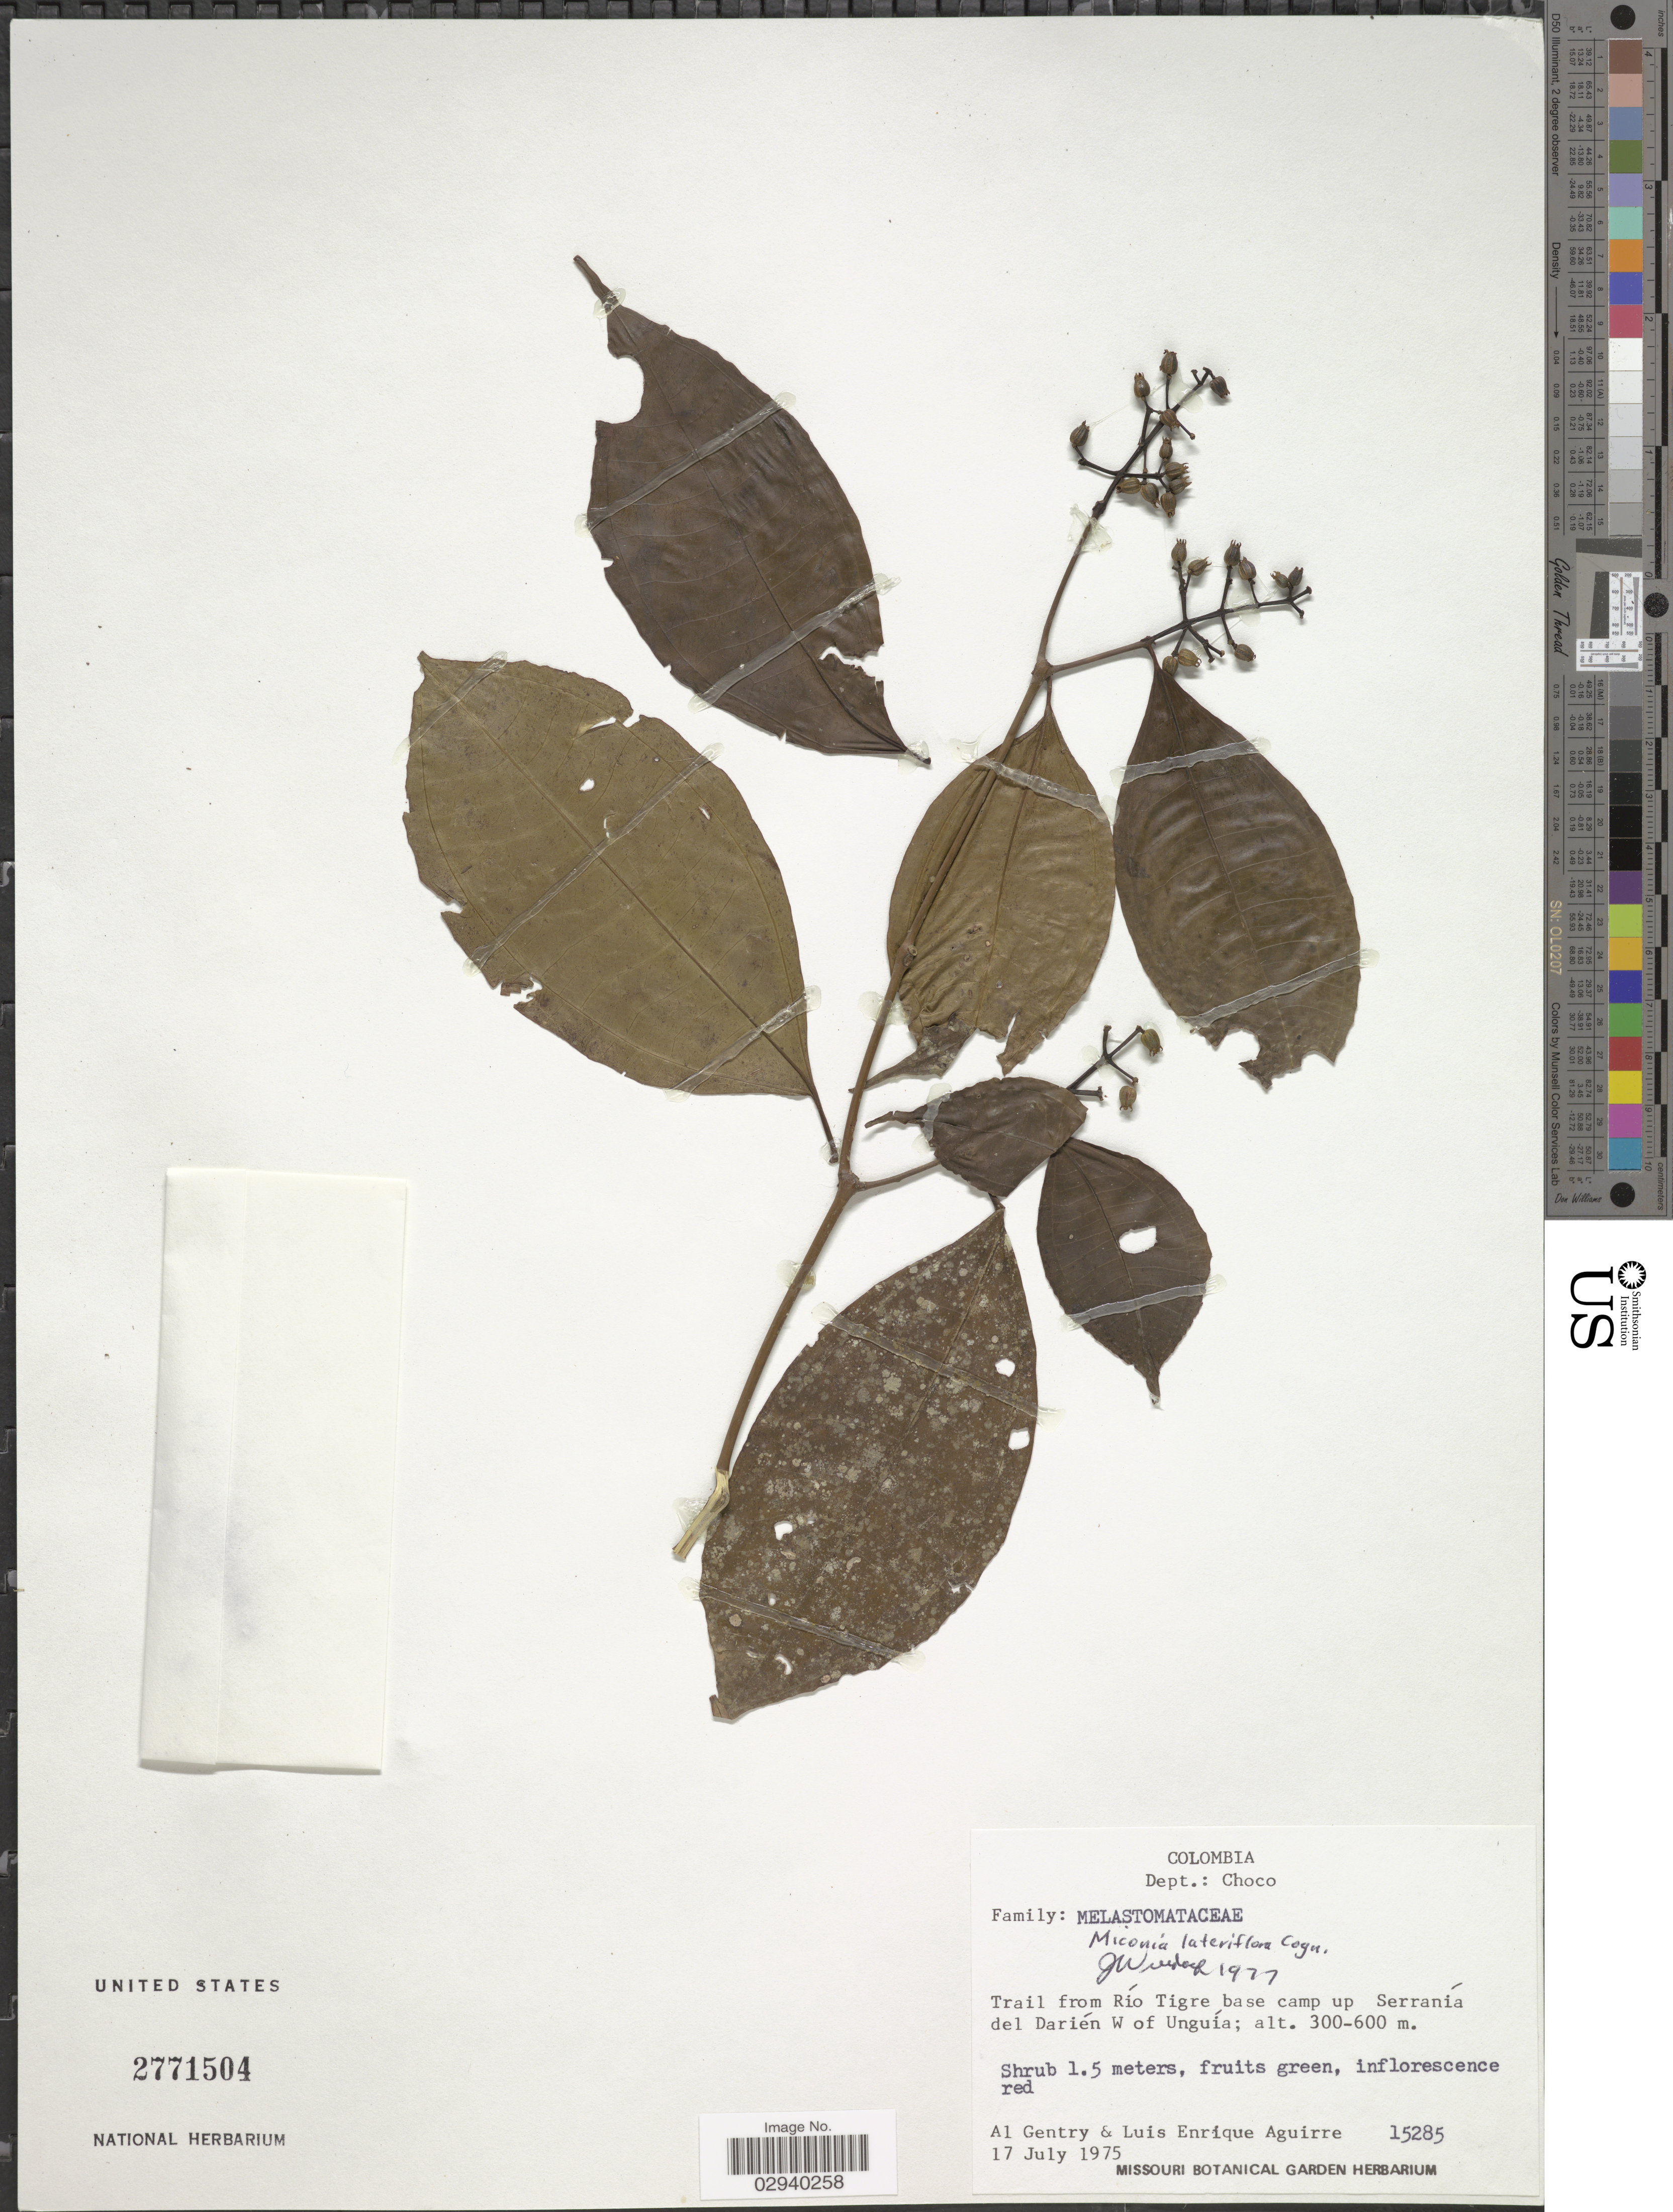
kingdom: Plantae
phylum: Tracheophyta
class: Magnoliopsida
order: Myrtales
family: Melastomataceae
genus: Miconia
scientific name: Miconia lateriflora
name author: Cogn.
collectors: A. H. Gentry & L. Aguirre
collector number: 15285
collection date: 1975-07-17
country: Colombia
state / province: Chocó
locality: Dept.: Choco. Trail from Río Tigre base camp up Serranía del Darién W of Unguía.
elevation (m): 300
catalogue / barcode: US 2771504